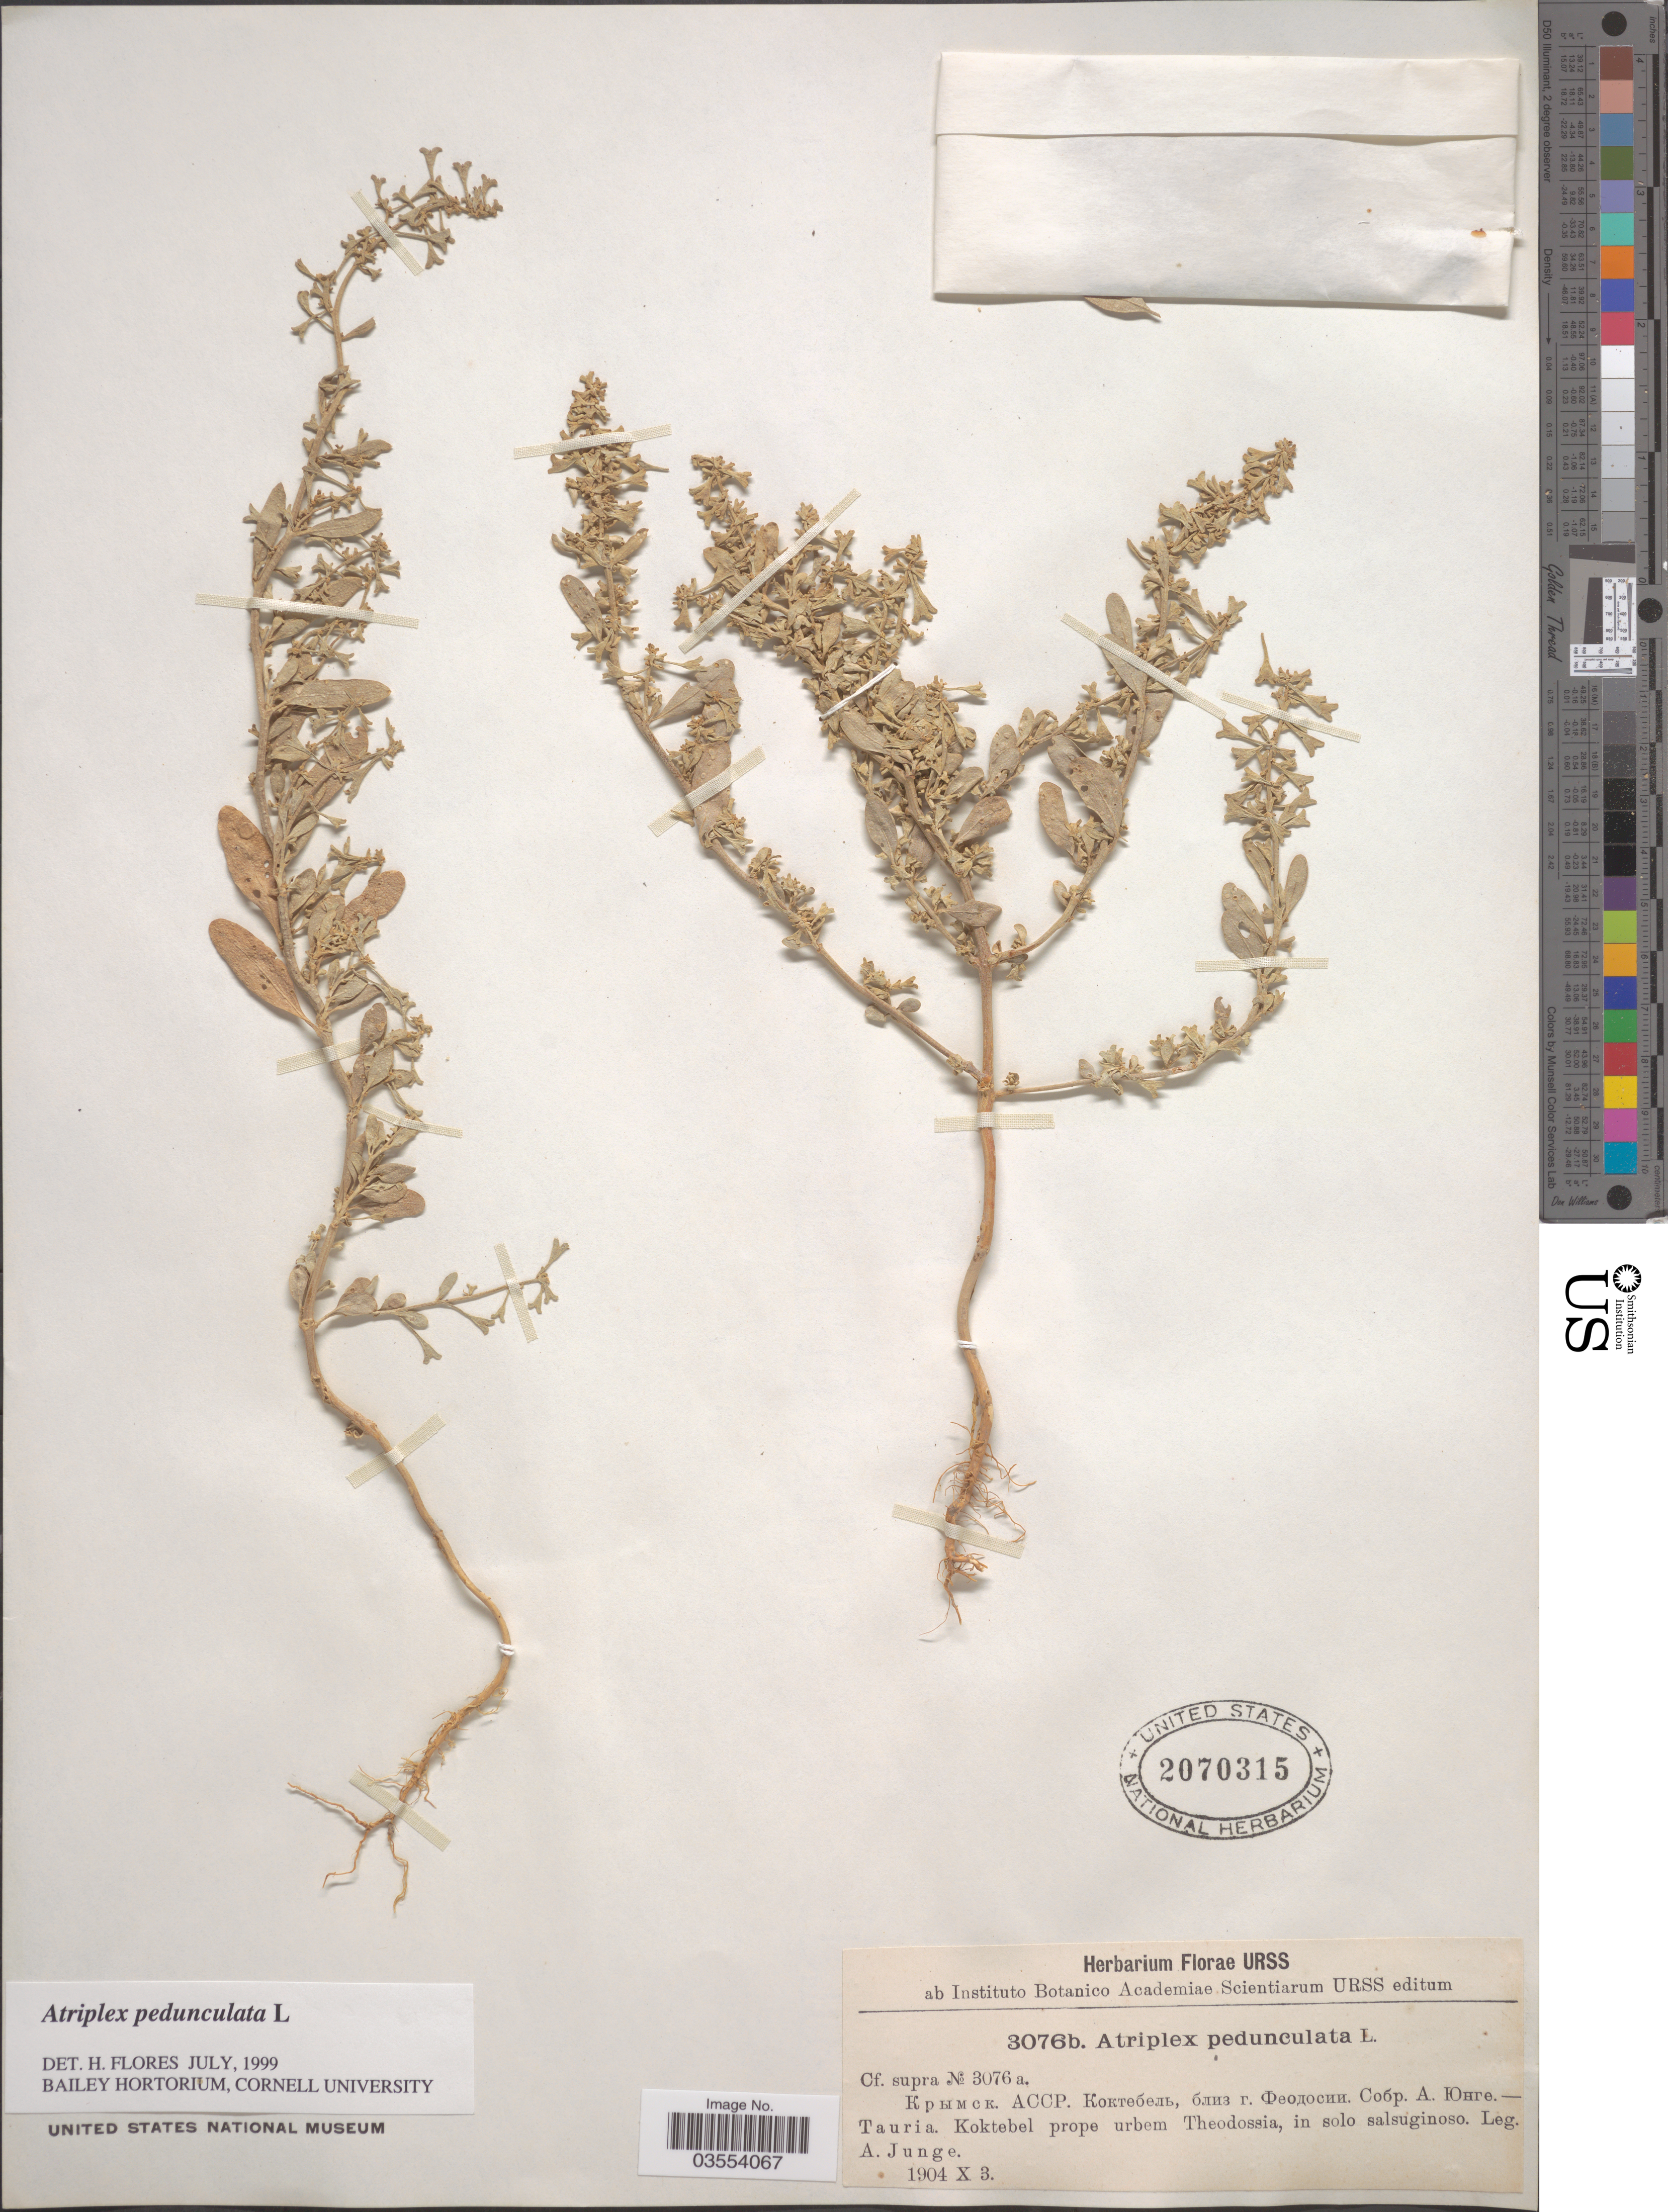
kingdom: Plantae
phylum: Tracheophyta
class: Magnoliopsida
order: Caryophyllales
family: Amaranthaceae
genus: Atriplex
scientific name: Atriplex pedunculata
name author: L.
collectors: A. Junge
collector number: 3076b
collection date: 1904-10-03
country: Ukraine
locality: Tauria. Koktebel prope urbem Theodossia, in solo salsuginoso.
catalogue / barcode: US 2070315